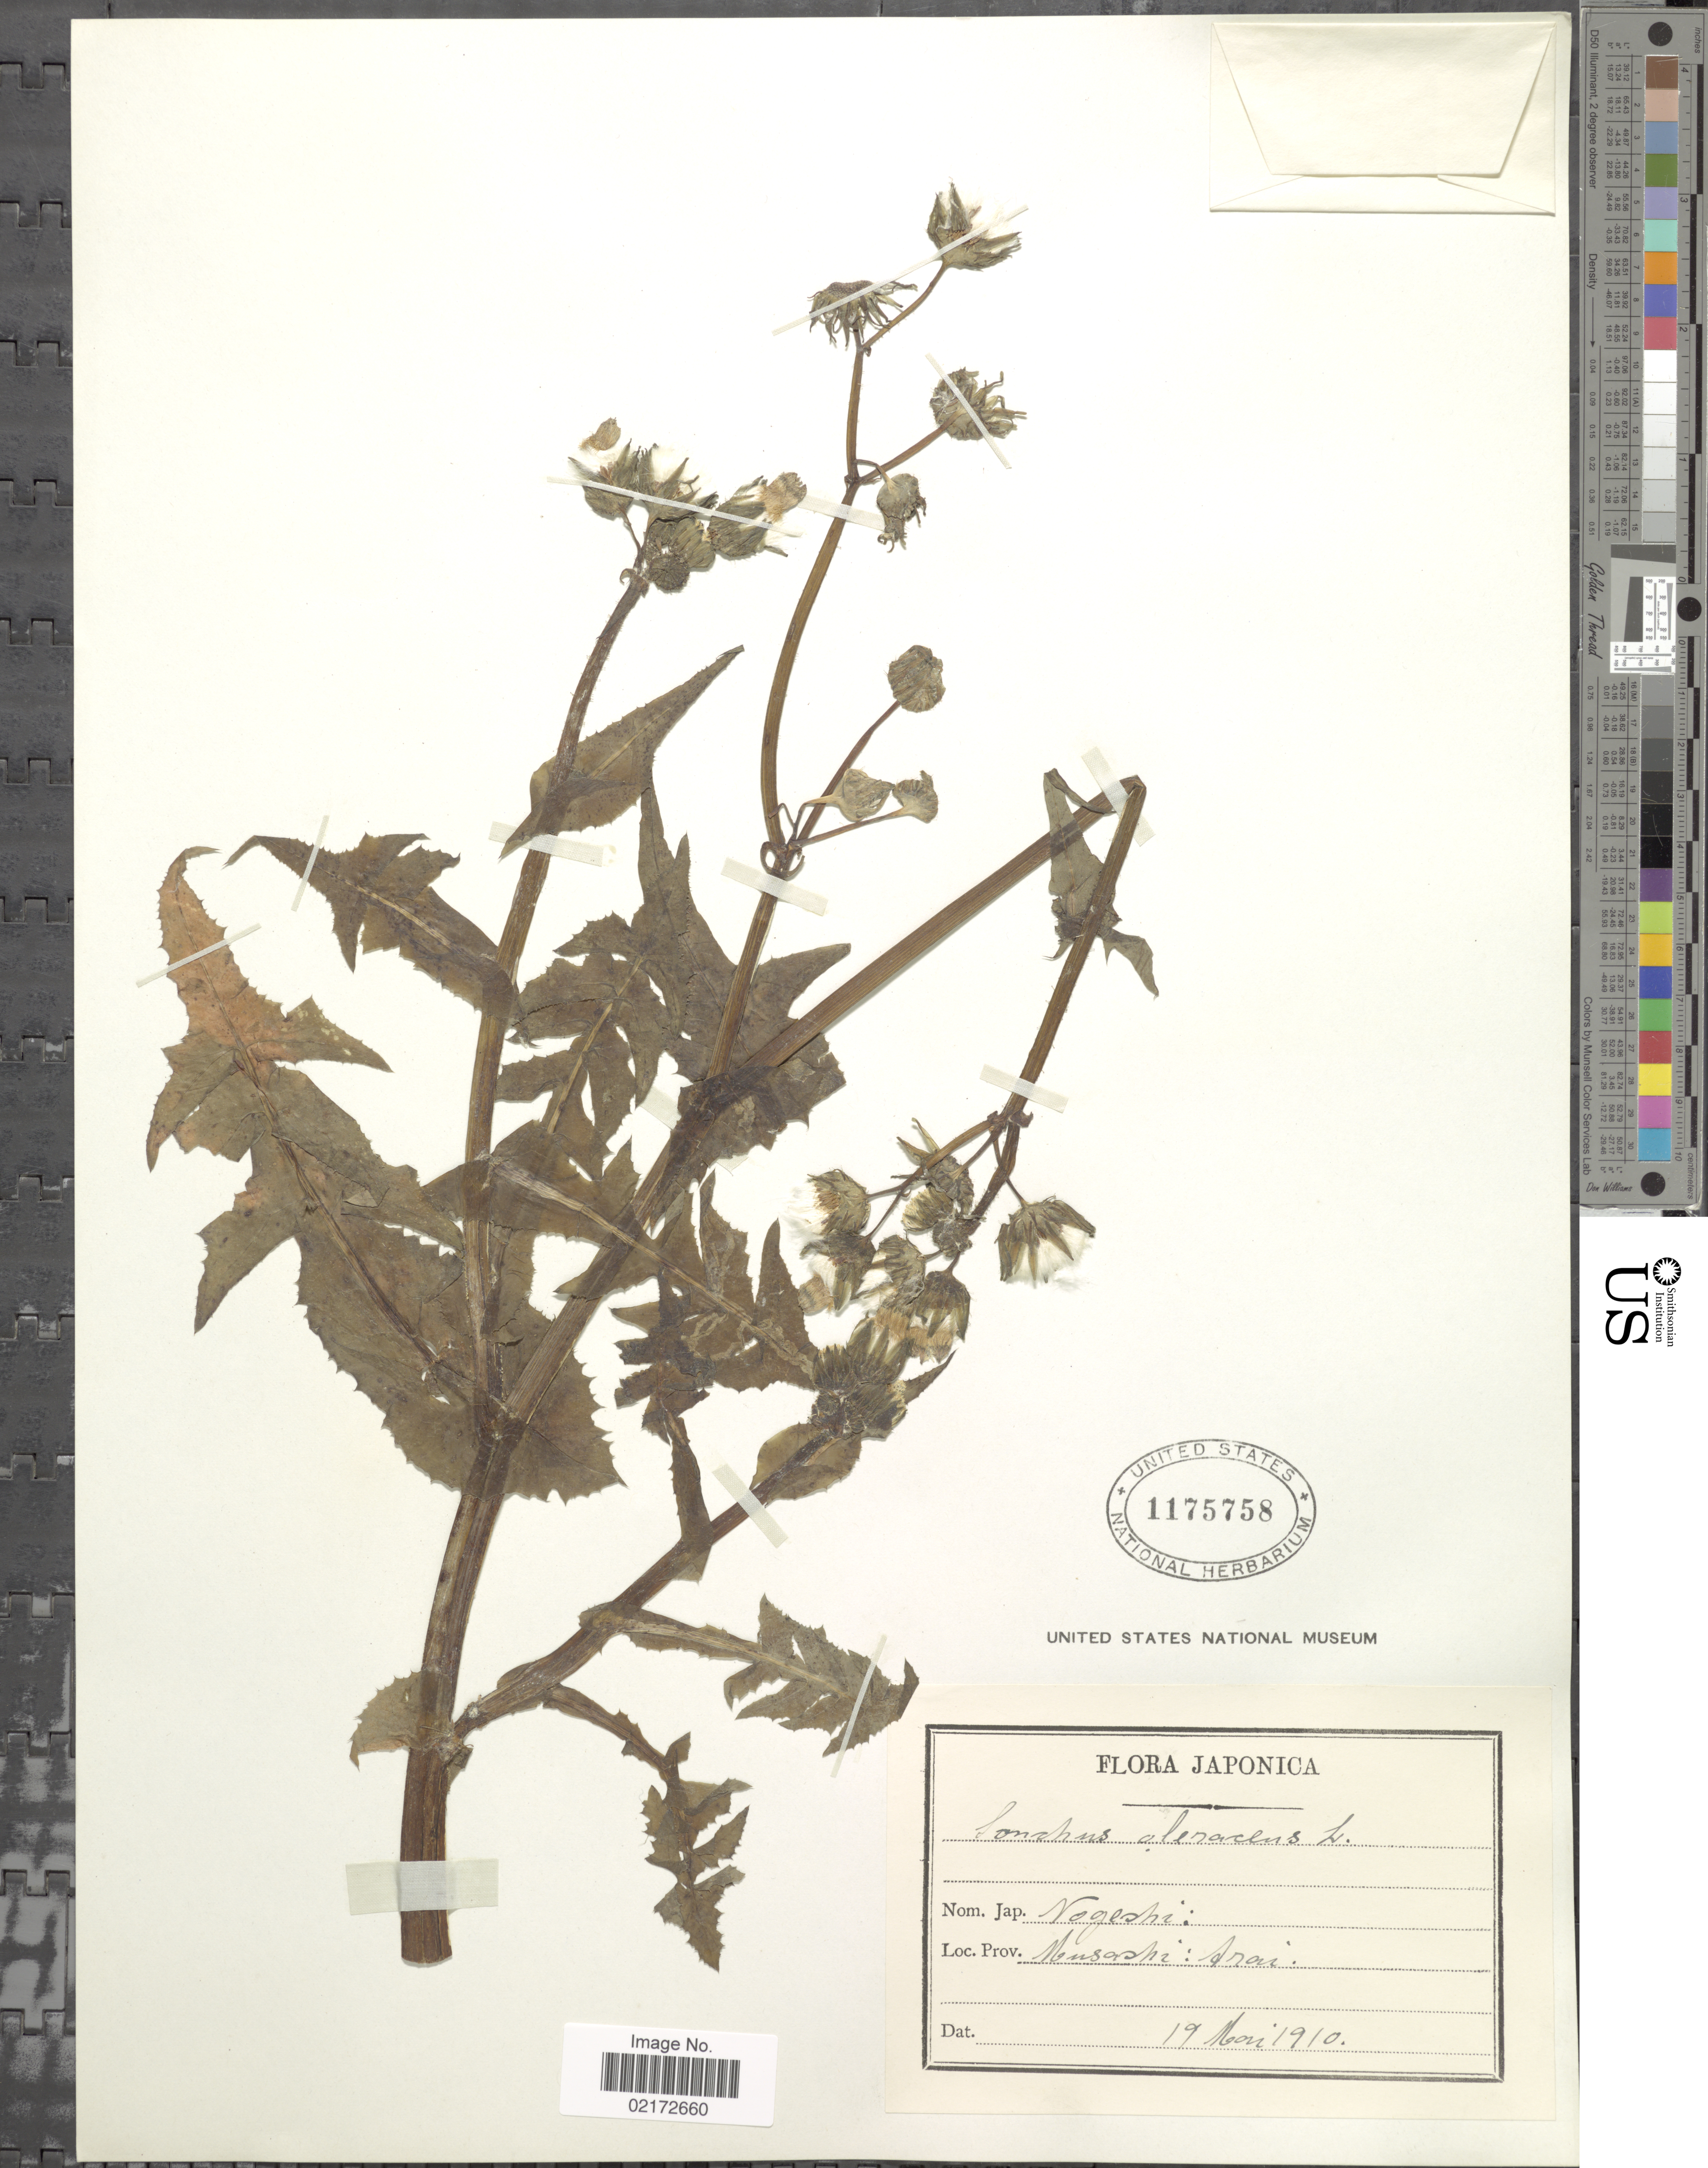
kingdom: Plantae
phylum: Tracheophyta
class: Magnoliopsida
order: Asterales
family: Asteraceae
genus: Sonchus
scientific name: Sonchus oleraceus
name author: L.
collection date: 1910-05-19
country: Japan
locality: Prov. Musashi: Arai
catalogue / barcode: US 1175758